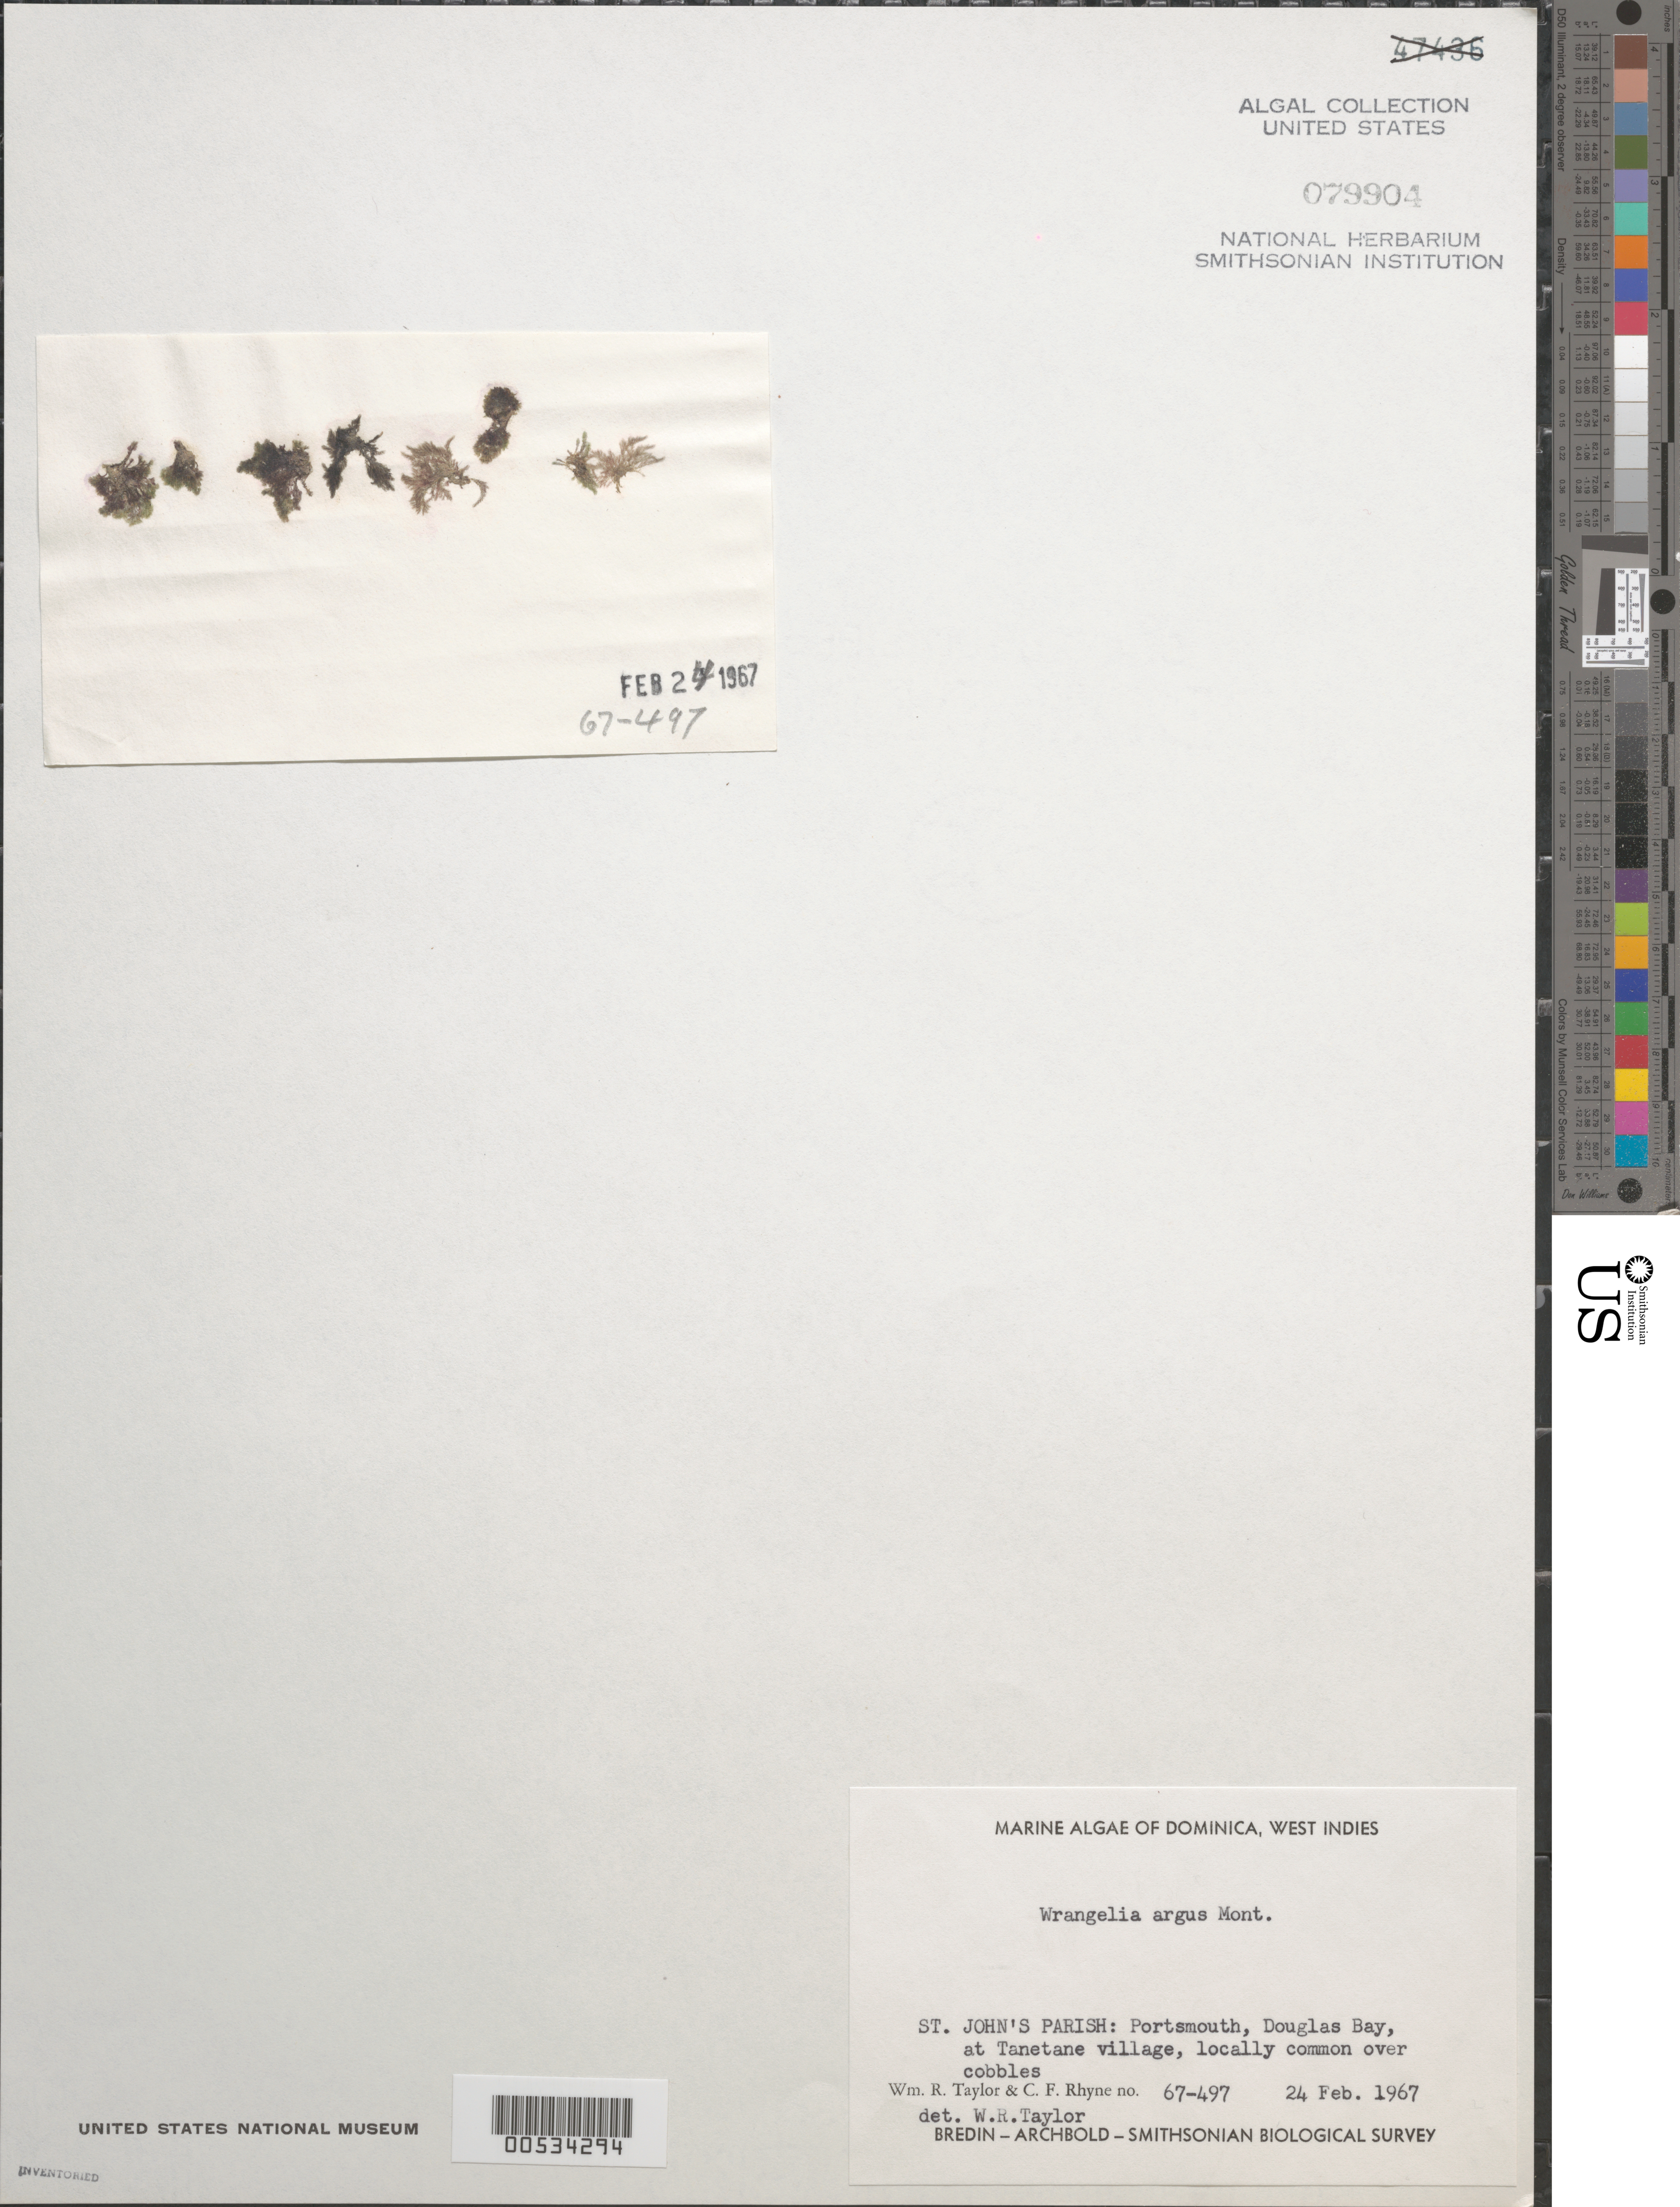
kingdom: Plantae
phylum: Rhodophyta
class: Florideophyceae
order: Ceramiales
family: Wrangeliaceae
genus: Wrangelia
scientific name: Wrangelia argus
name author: (Mont.) Mont.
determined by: Taylor, William R.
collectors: W. R. Taylor & C. Rhyne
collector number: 67-497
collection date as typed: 24 Feb 1967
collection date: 1967-02-24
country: Dominica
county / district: St. John's Parish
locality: Portsmouth, Douglas Bay, Tanetane village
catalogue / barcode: US 79904